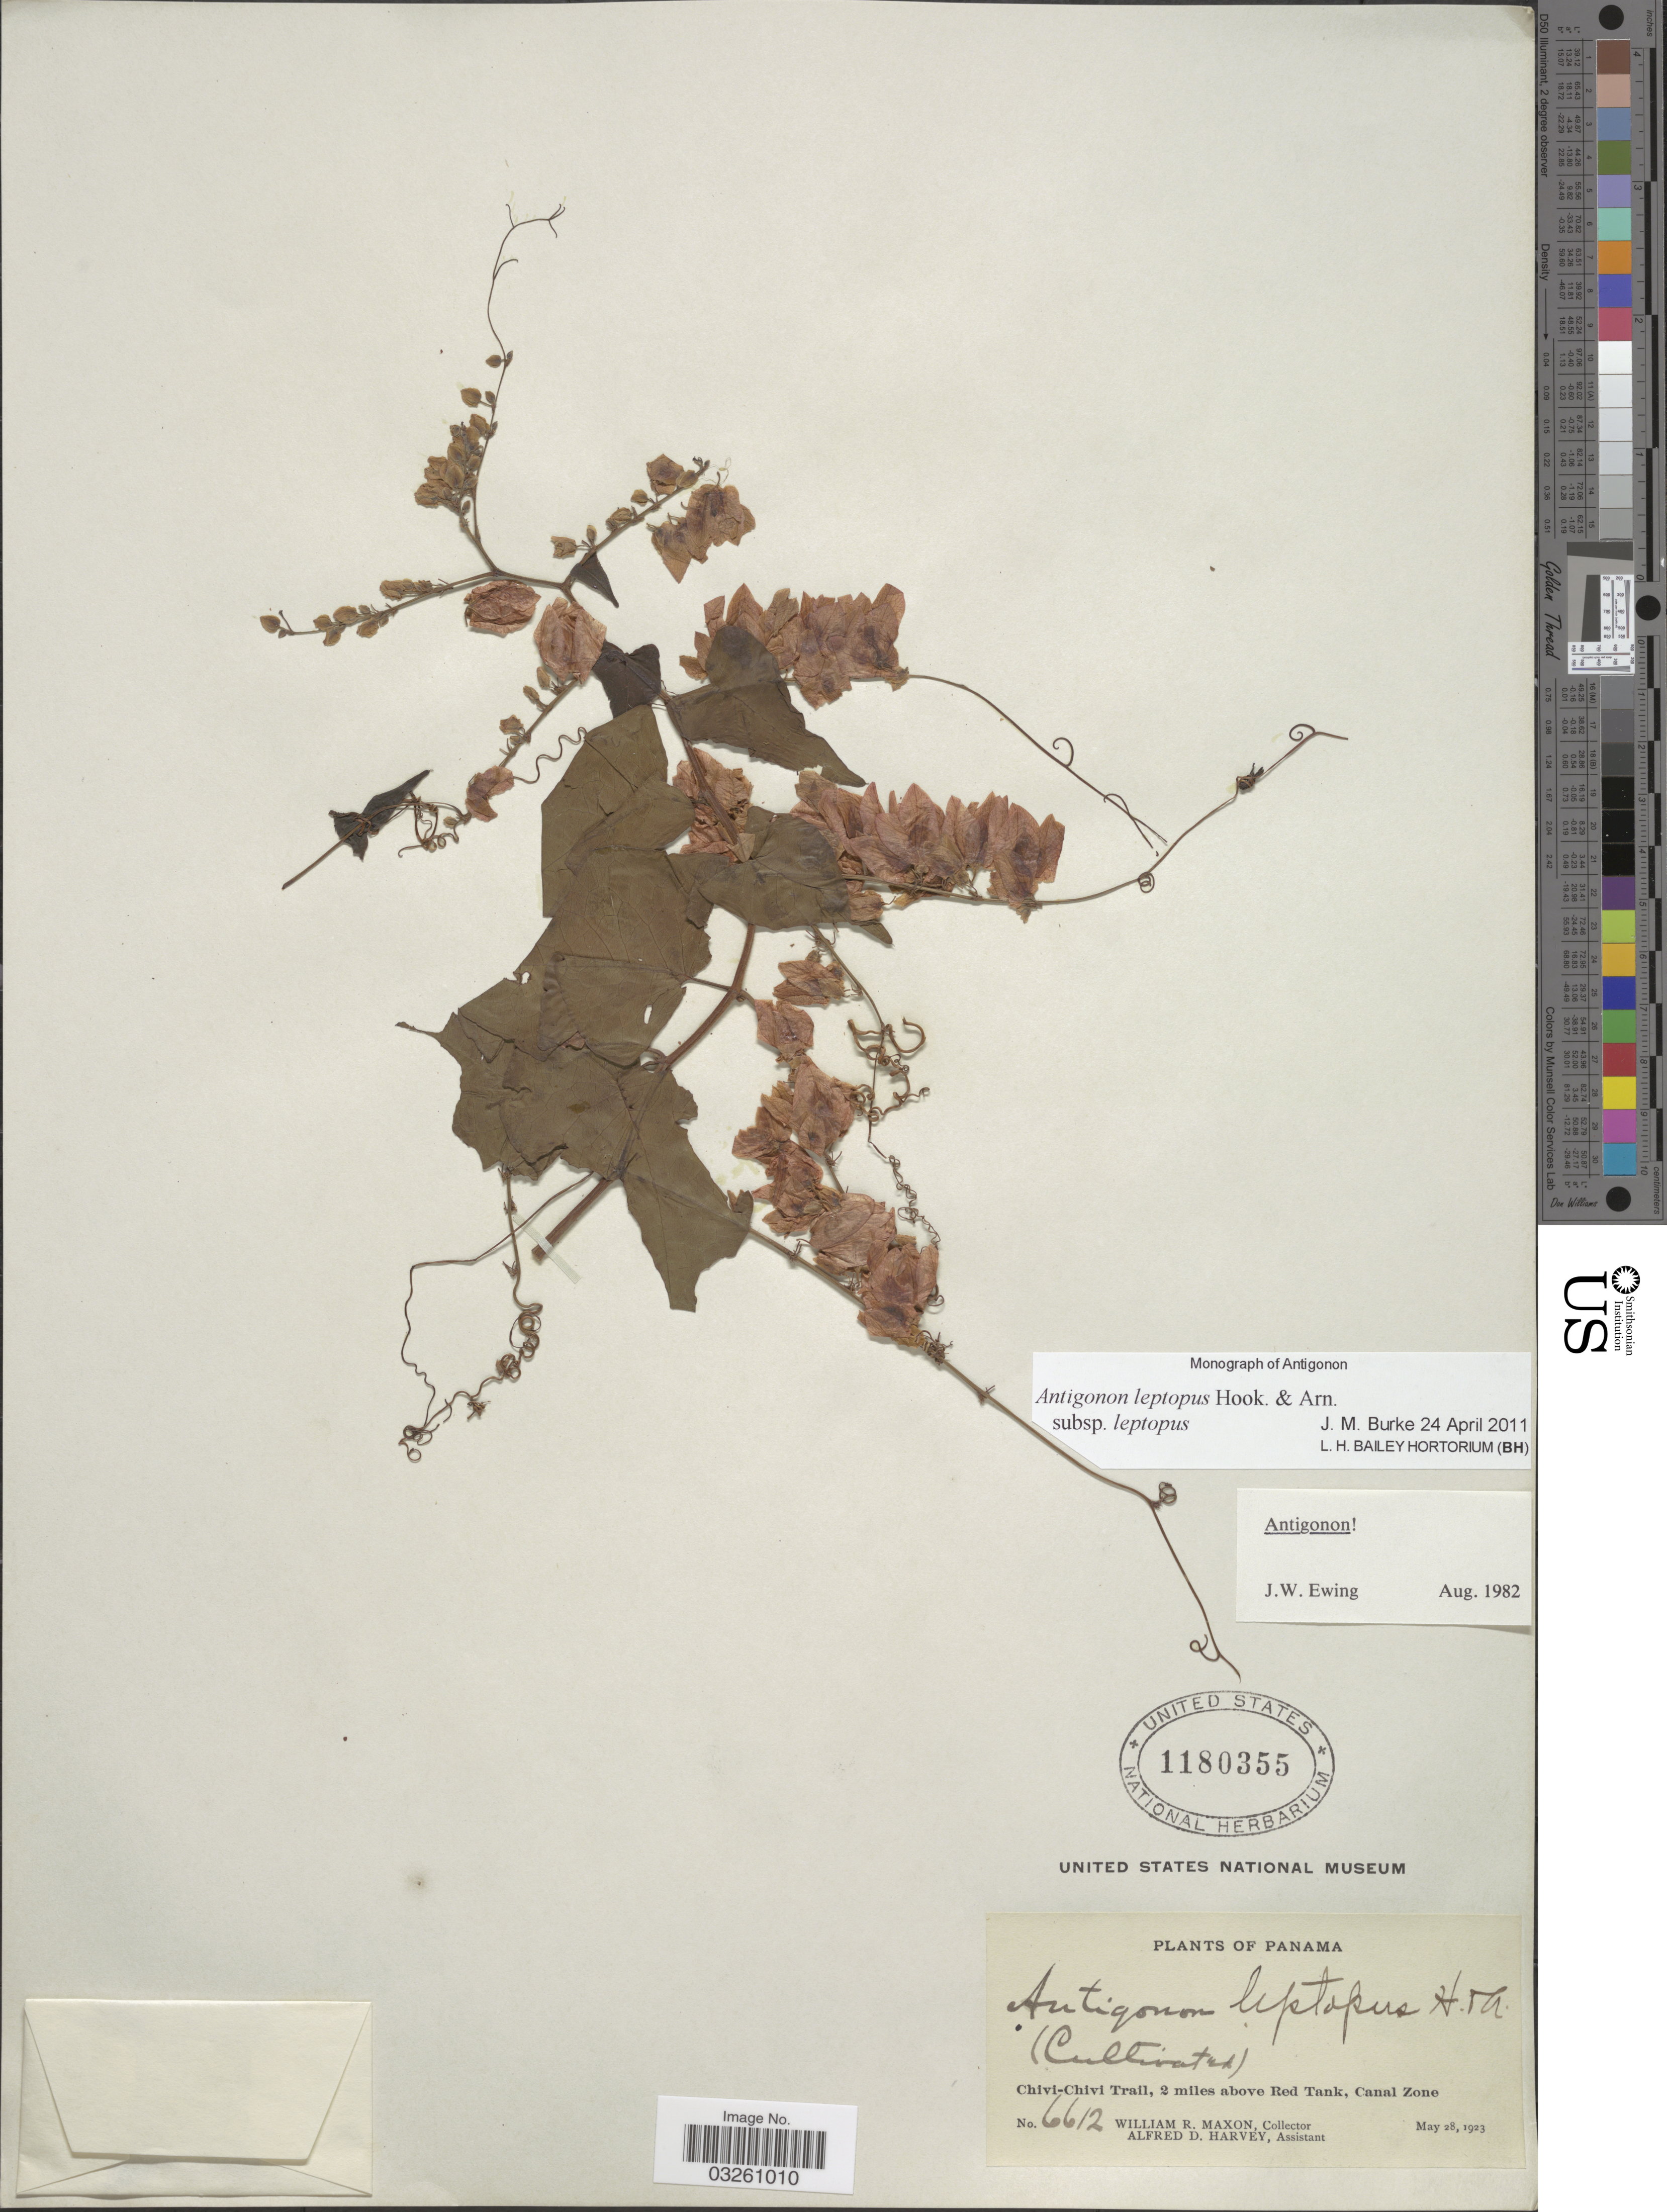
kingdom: Plantae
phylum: Tracheophyta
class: Magnoliopsida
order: Caryophyllales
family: Polygonaceae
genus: Antigonon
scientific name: Antigonon leptopus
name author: Hook. & Arn.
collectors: W. R. Maxon & A. D. Harvey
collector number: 6612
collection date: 1923-05-28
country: Panama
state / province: Colón / Panamá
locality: Chivi-Chivi Trail, 2 miles above Red Tank, Canal Zone.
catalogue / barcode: US 1180355